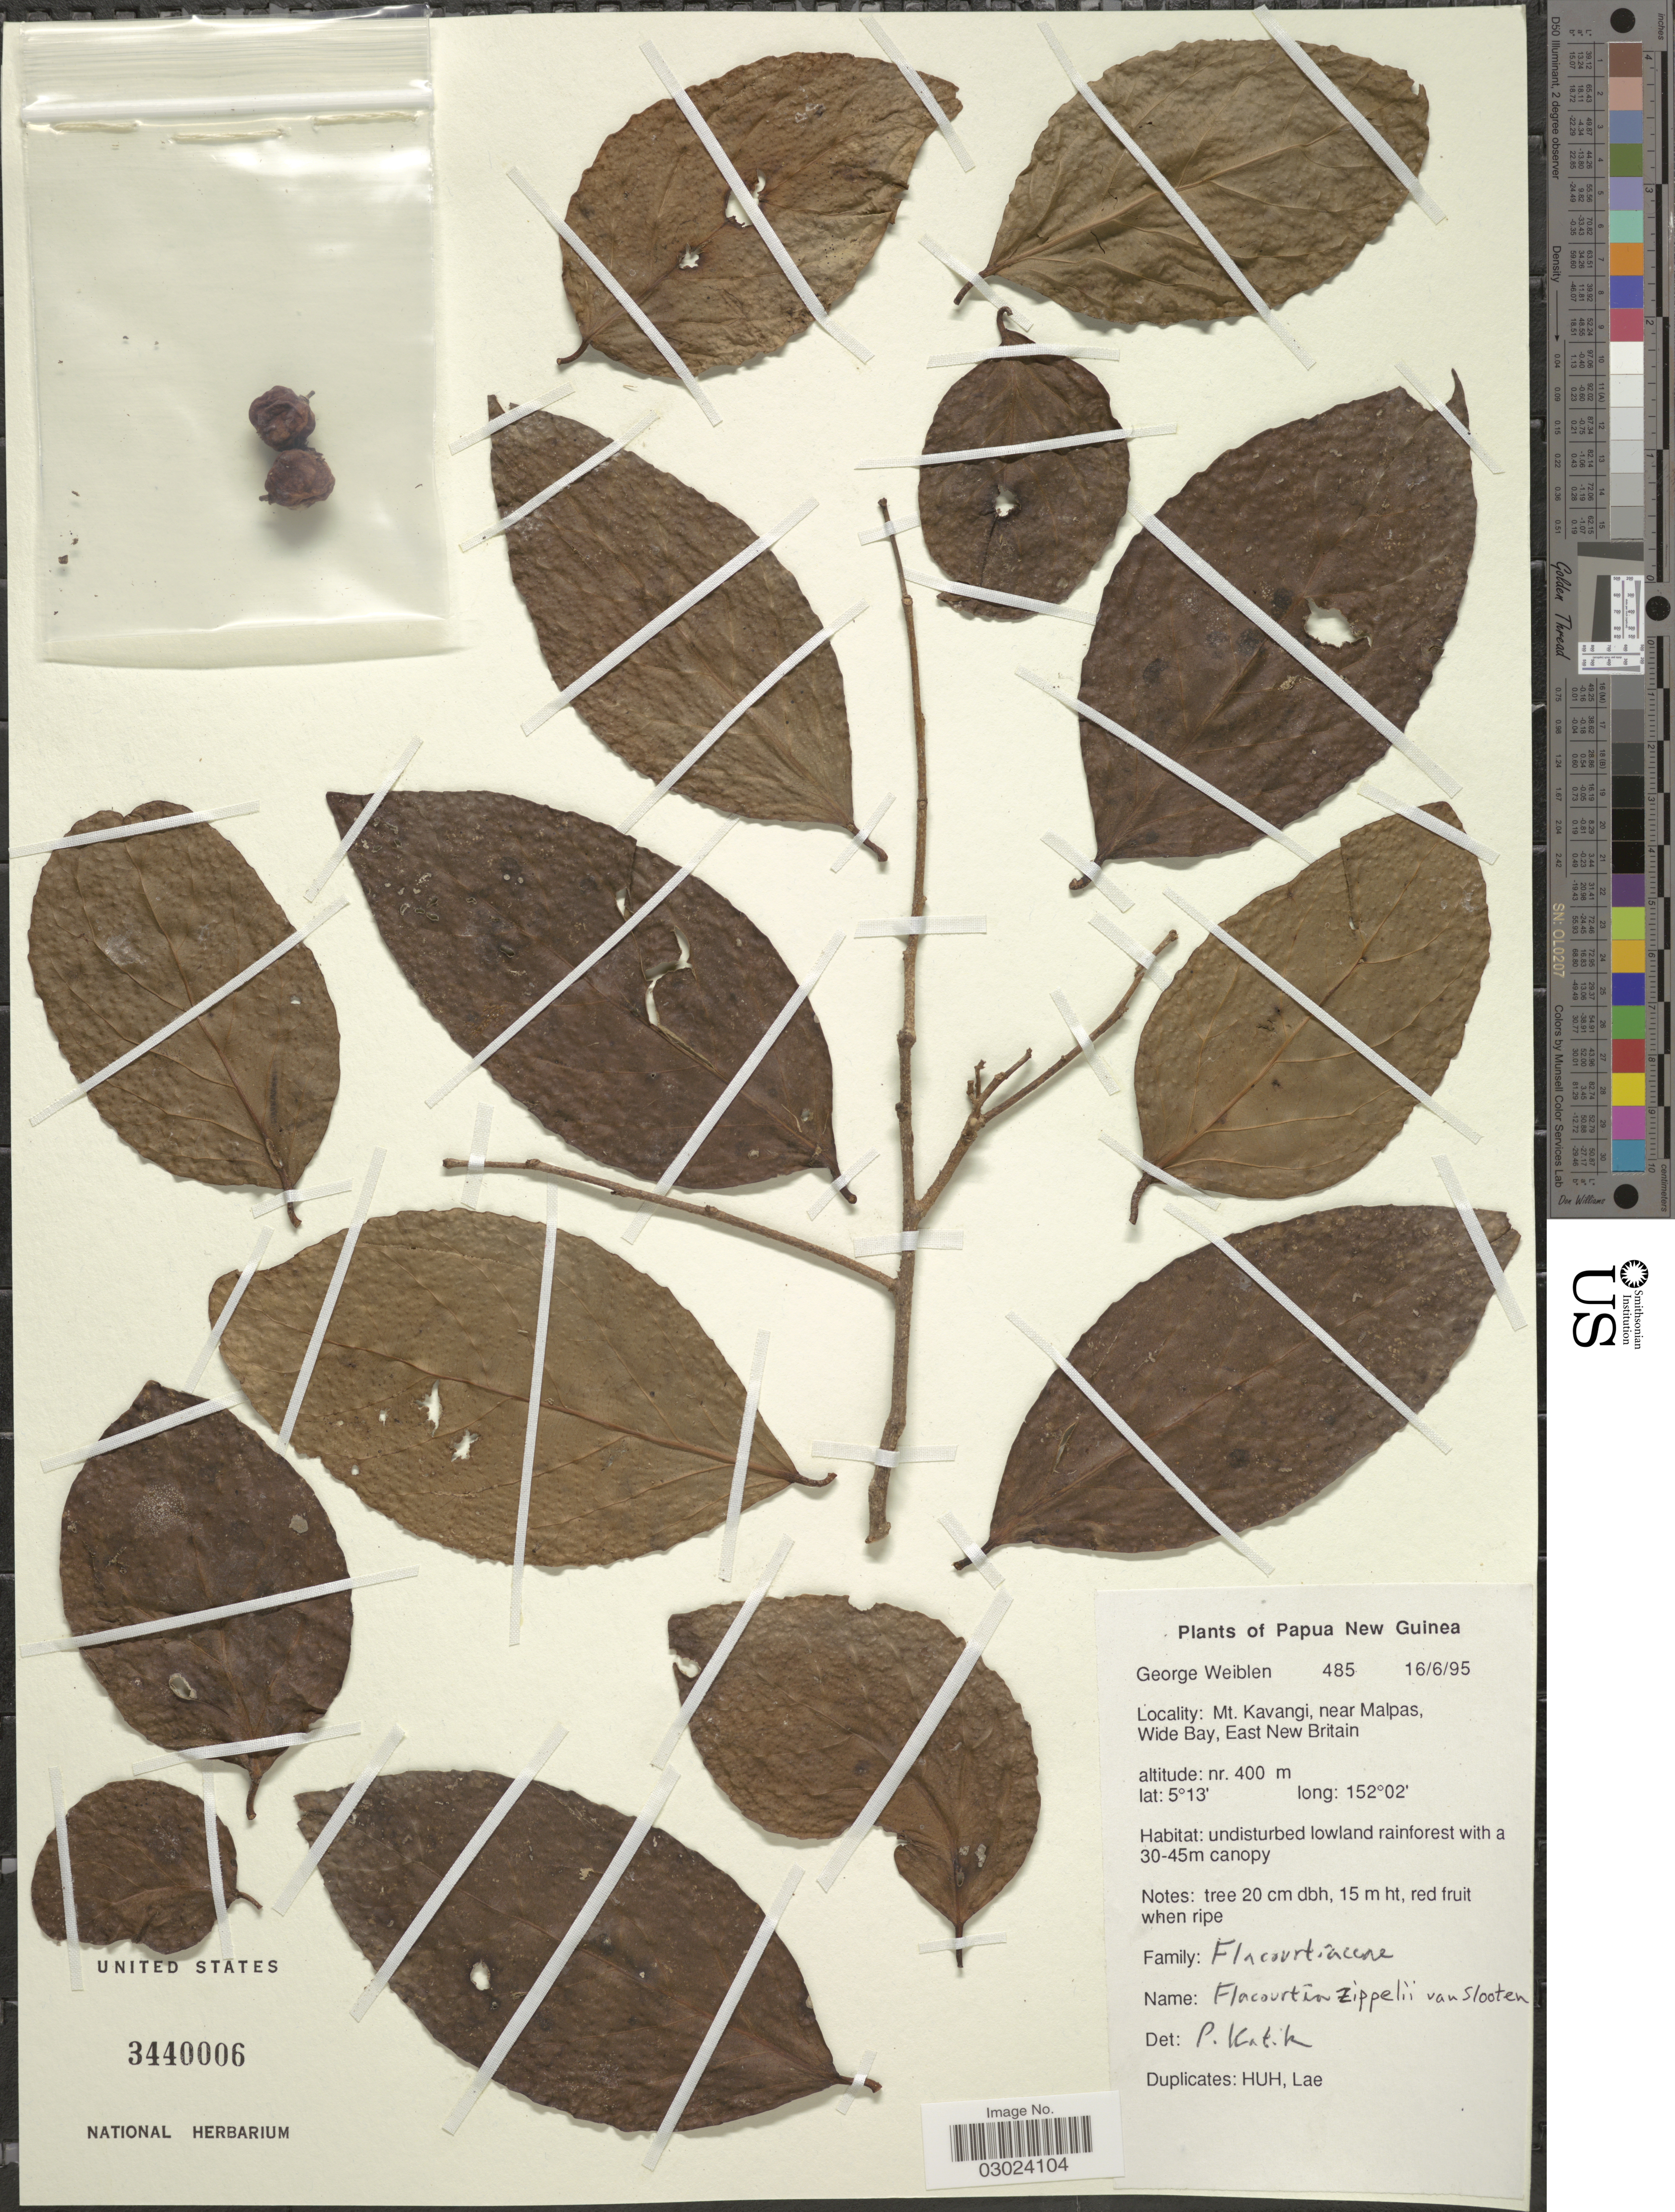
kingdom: Plantae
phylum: Tracheophyta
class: Magnoliopsida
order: Malpighiales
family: Salicaceae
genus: Flacourtia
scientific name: Flacourtia zippelii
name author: Slooten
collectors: G. D. Weiblen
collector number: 485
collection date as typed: Transcribed d/m/y: 16/6/95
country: Papua New Guinea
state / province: East New Britain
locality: Mt. Kavangi, near Malpas, Wide Bay, East New Britain.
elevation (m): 400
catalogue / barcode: US 3440006